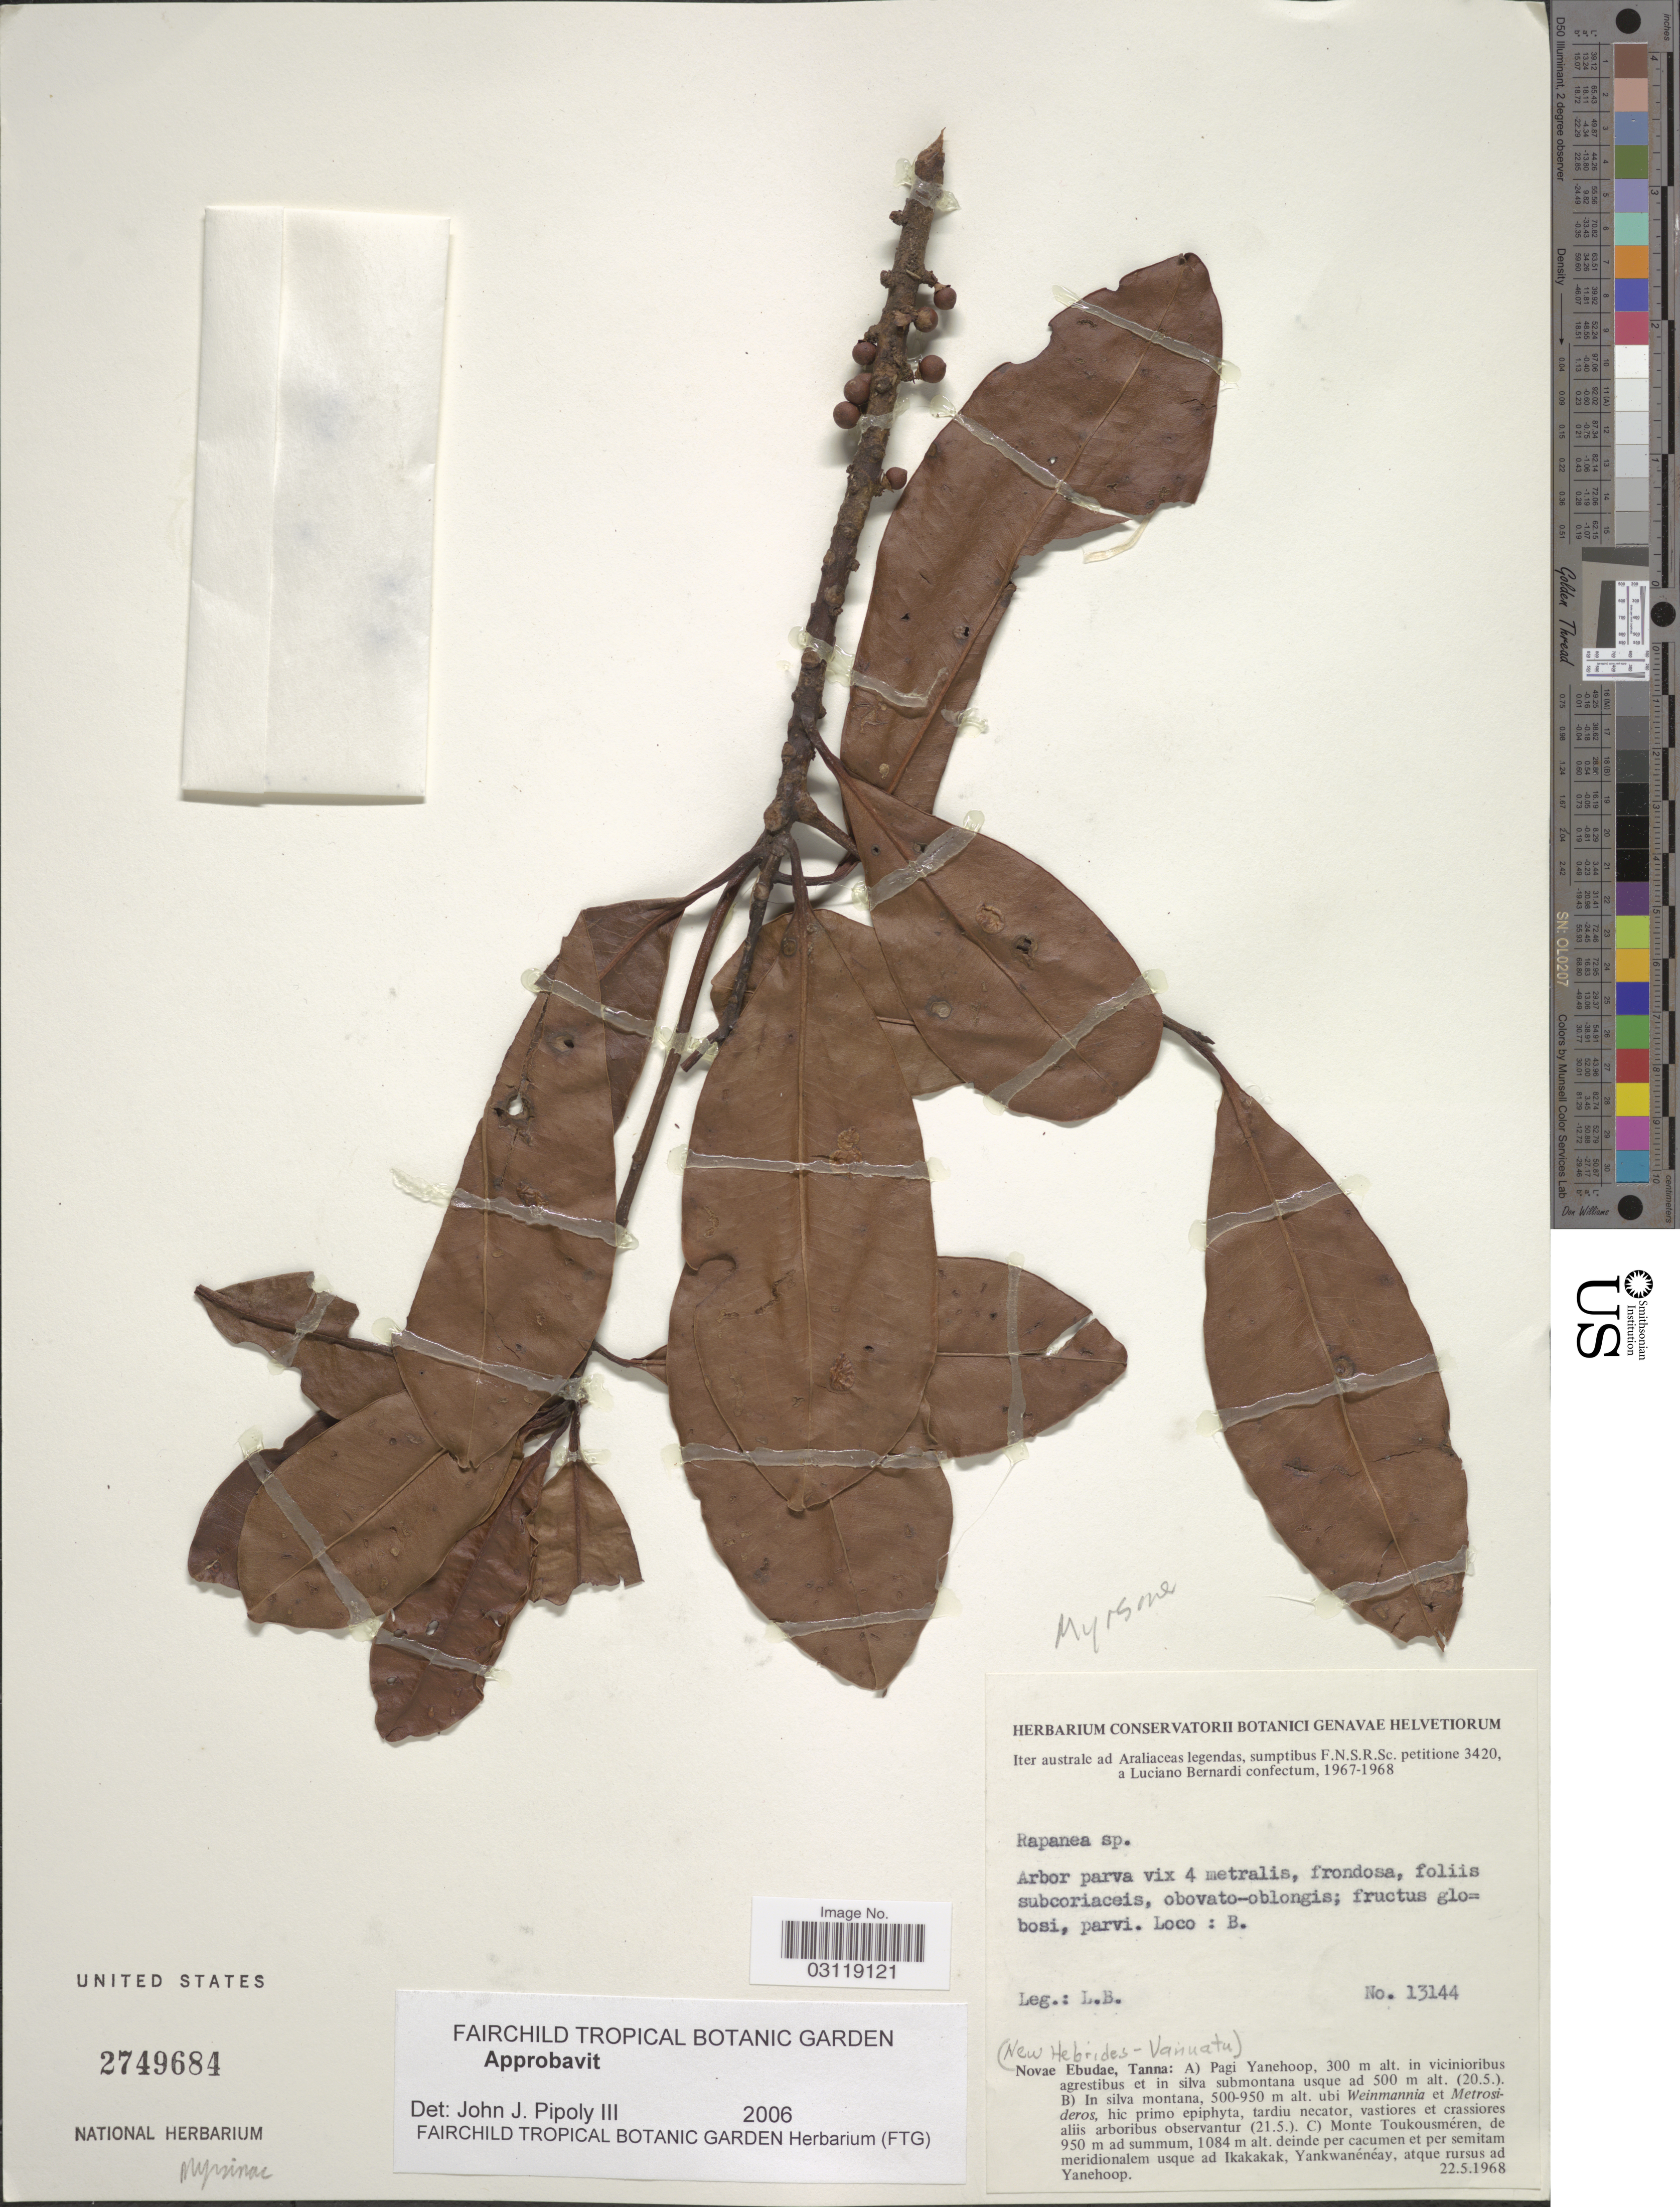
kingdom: Plantae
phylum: Tracheophyta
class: Magnoliopsida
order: Ericales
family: Primulaceae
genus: Rapanea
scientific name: Rapanea sp.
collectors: L. Bernardi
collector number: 13144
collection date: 1968-05-22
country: Vanuatu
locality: New Hebrides. In silva montana.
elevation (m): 500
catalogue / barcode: US 2749684